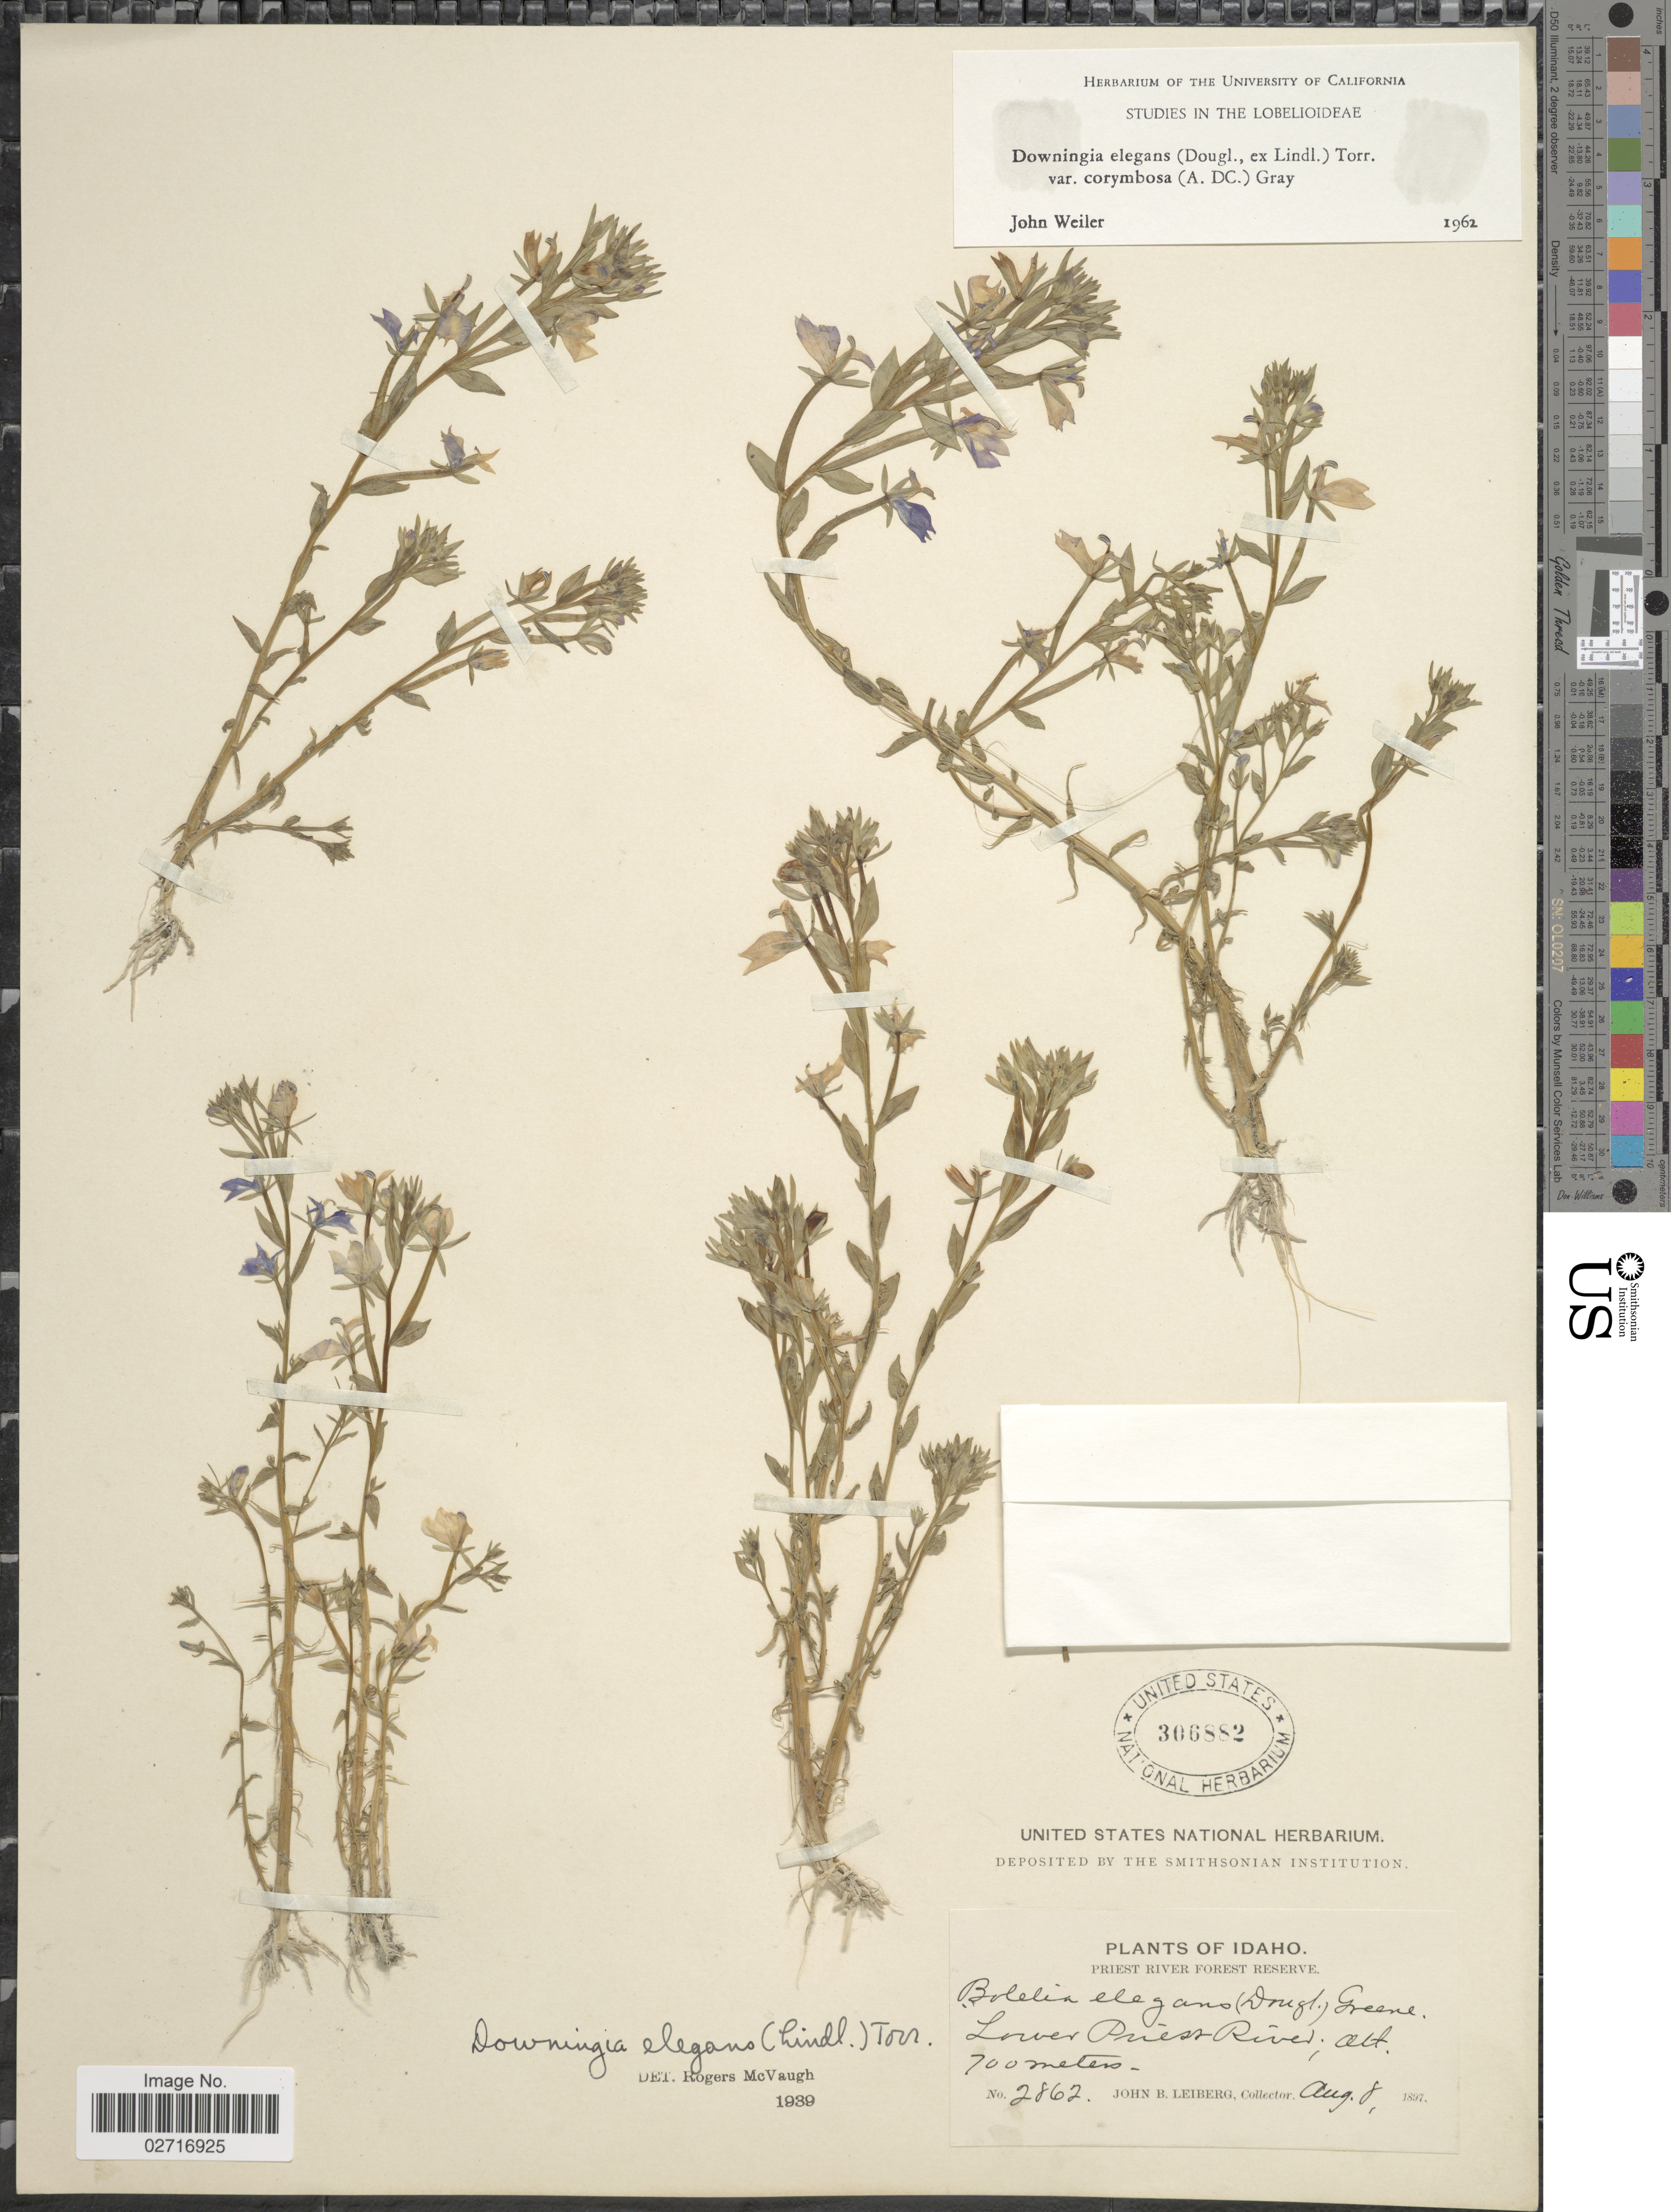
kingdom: Plantae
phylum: Tracheophyta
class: Magnoliopsida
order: Asterales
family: Campanulaceae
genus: Downingia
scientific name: Downingia elegans var. corymbosa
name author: (A. DC.) A. Gray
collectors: J. B. Leiberg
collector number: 2862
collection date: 1897-08-08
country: United States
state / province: Idaho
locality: Priest River Forest Reserve. Lower Priest River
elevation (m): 700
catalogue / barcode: US 306882